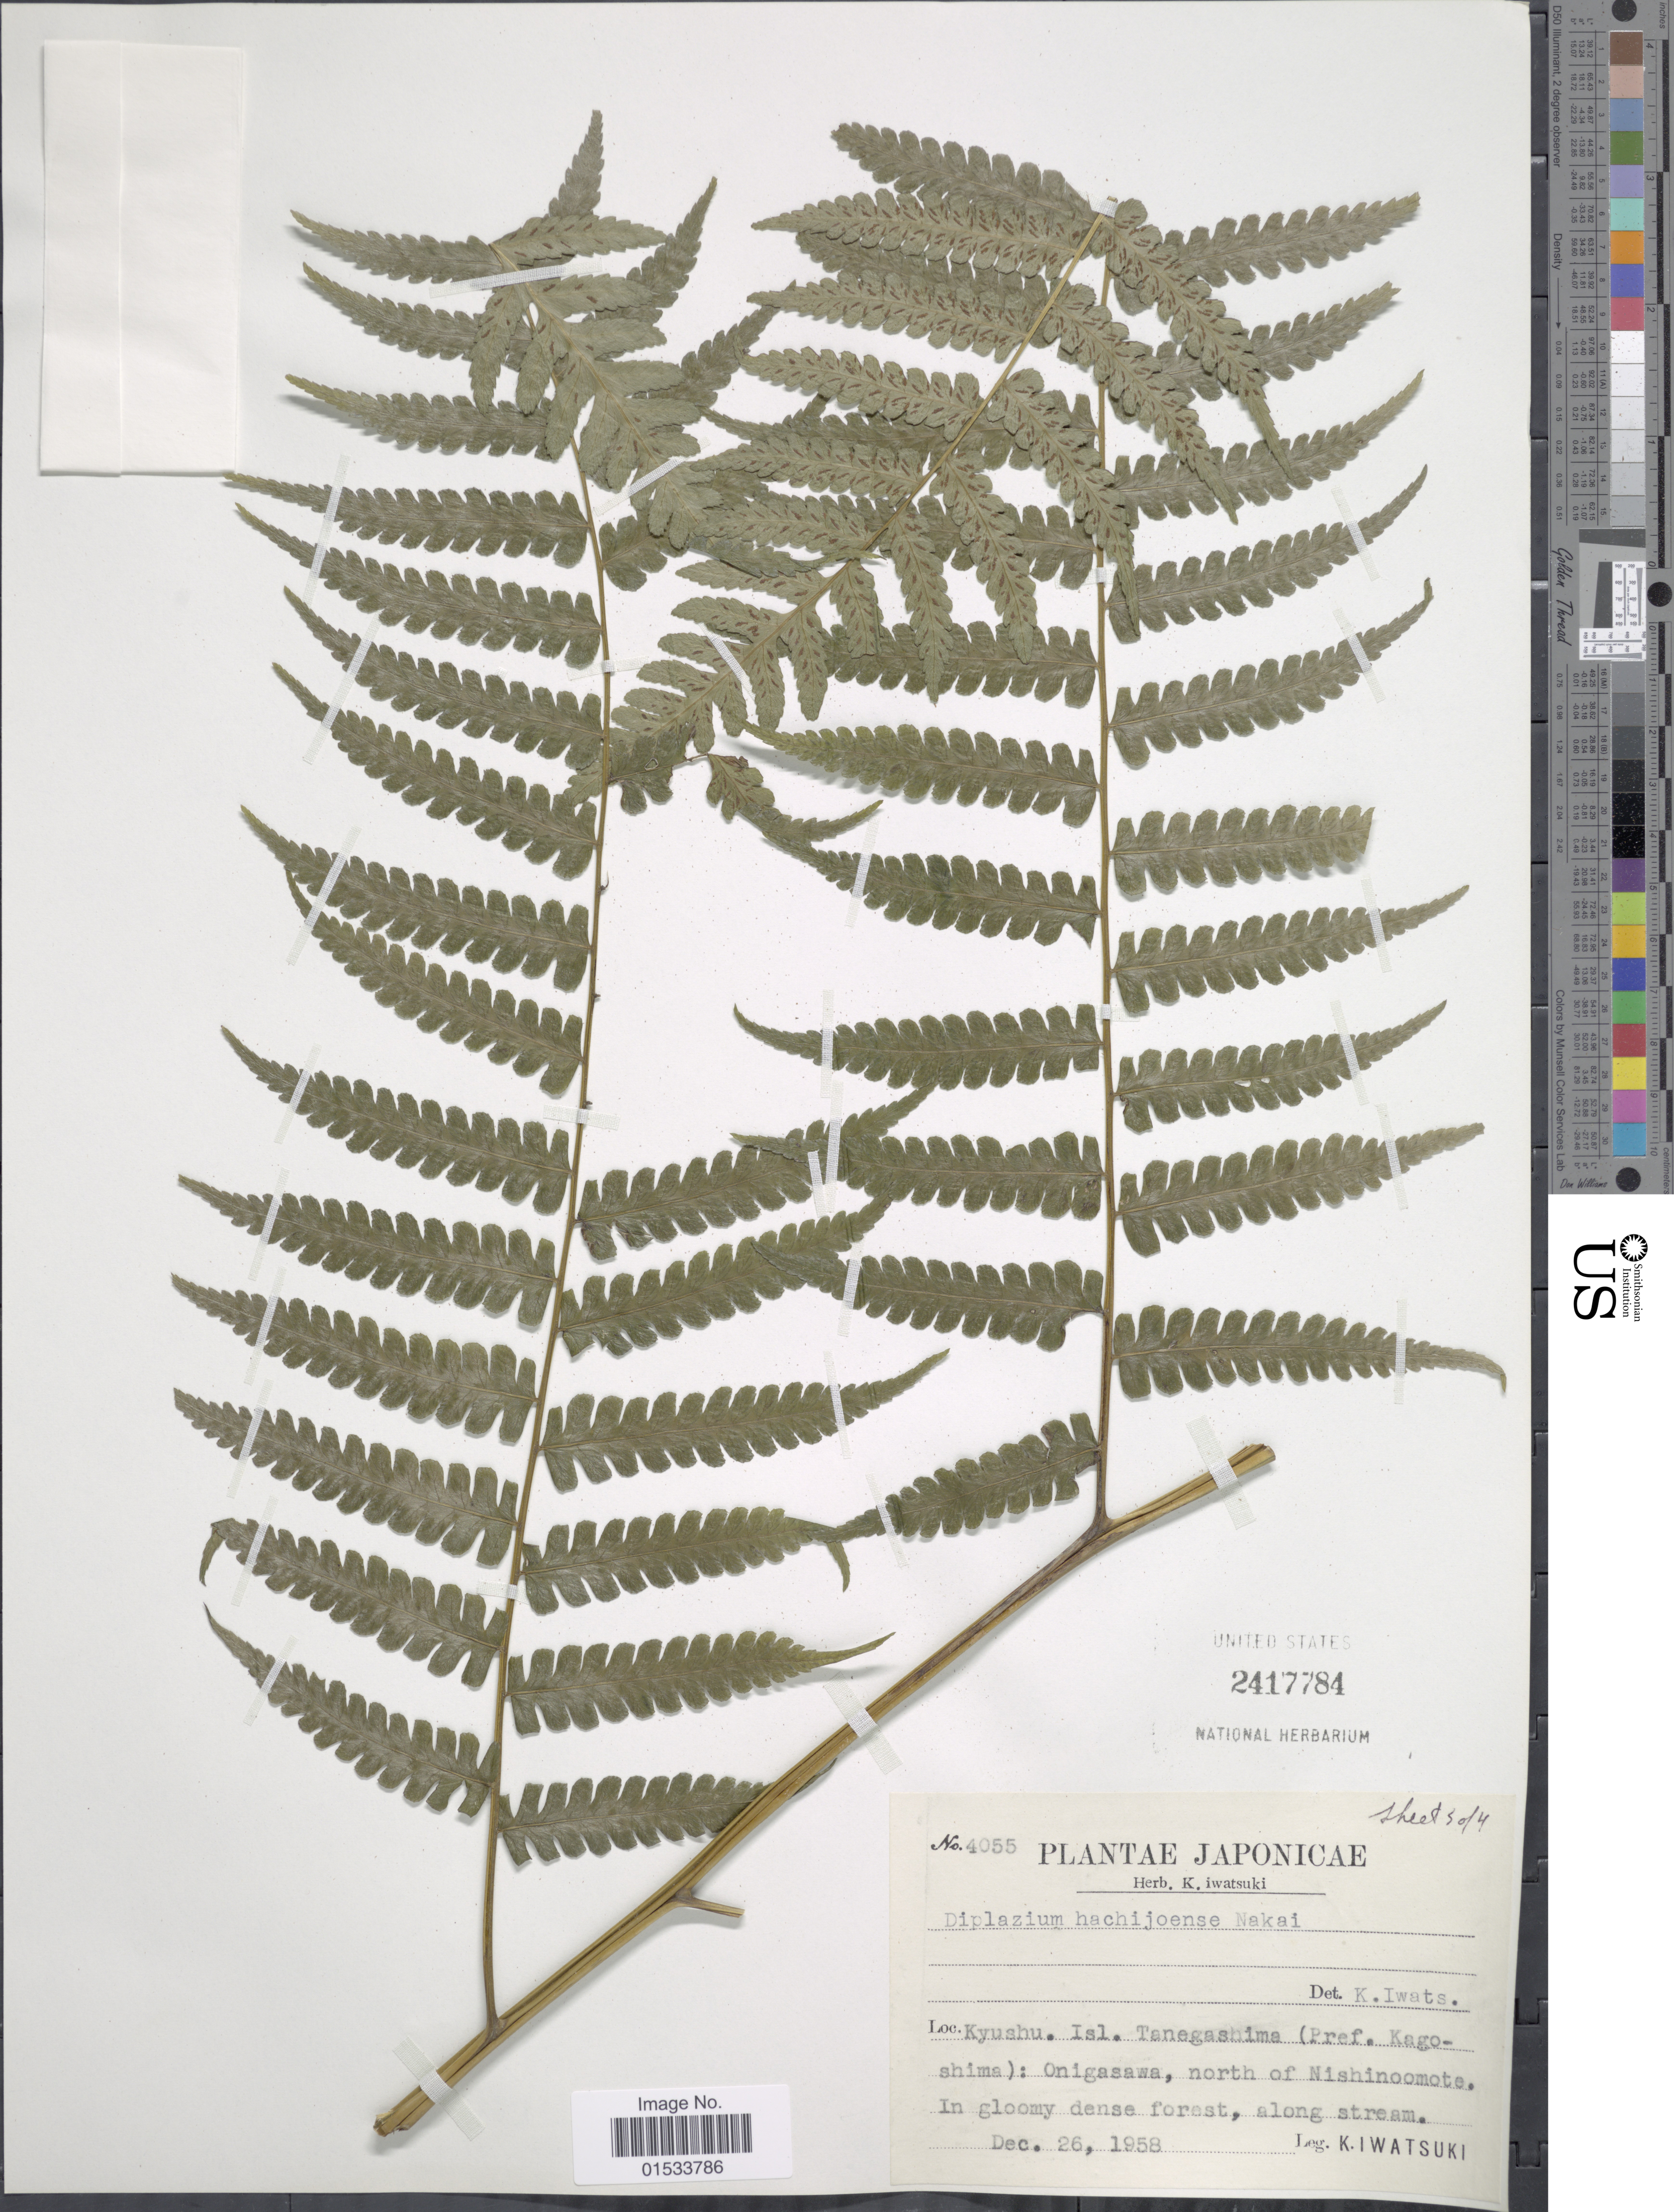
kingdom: Plantae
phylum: Tracheophyta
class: Polypodiopsida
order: Polypodiales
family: Athyriaceae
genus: Diplazium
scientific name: Diplazium hachijoense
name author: Nakai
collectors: K. Iwatsuki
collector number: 4055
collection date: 1958-12-26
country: Japan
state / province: Kagosima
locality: Kyushu, Isl. Tanegashima, Onigasawa, Nishinoomote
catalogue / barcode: US 2417784